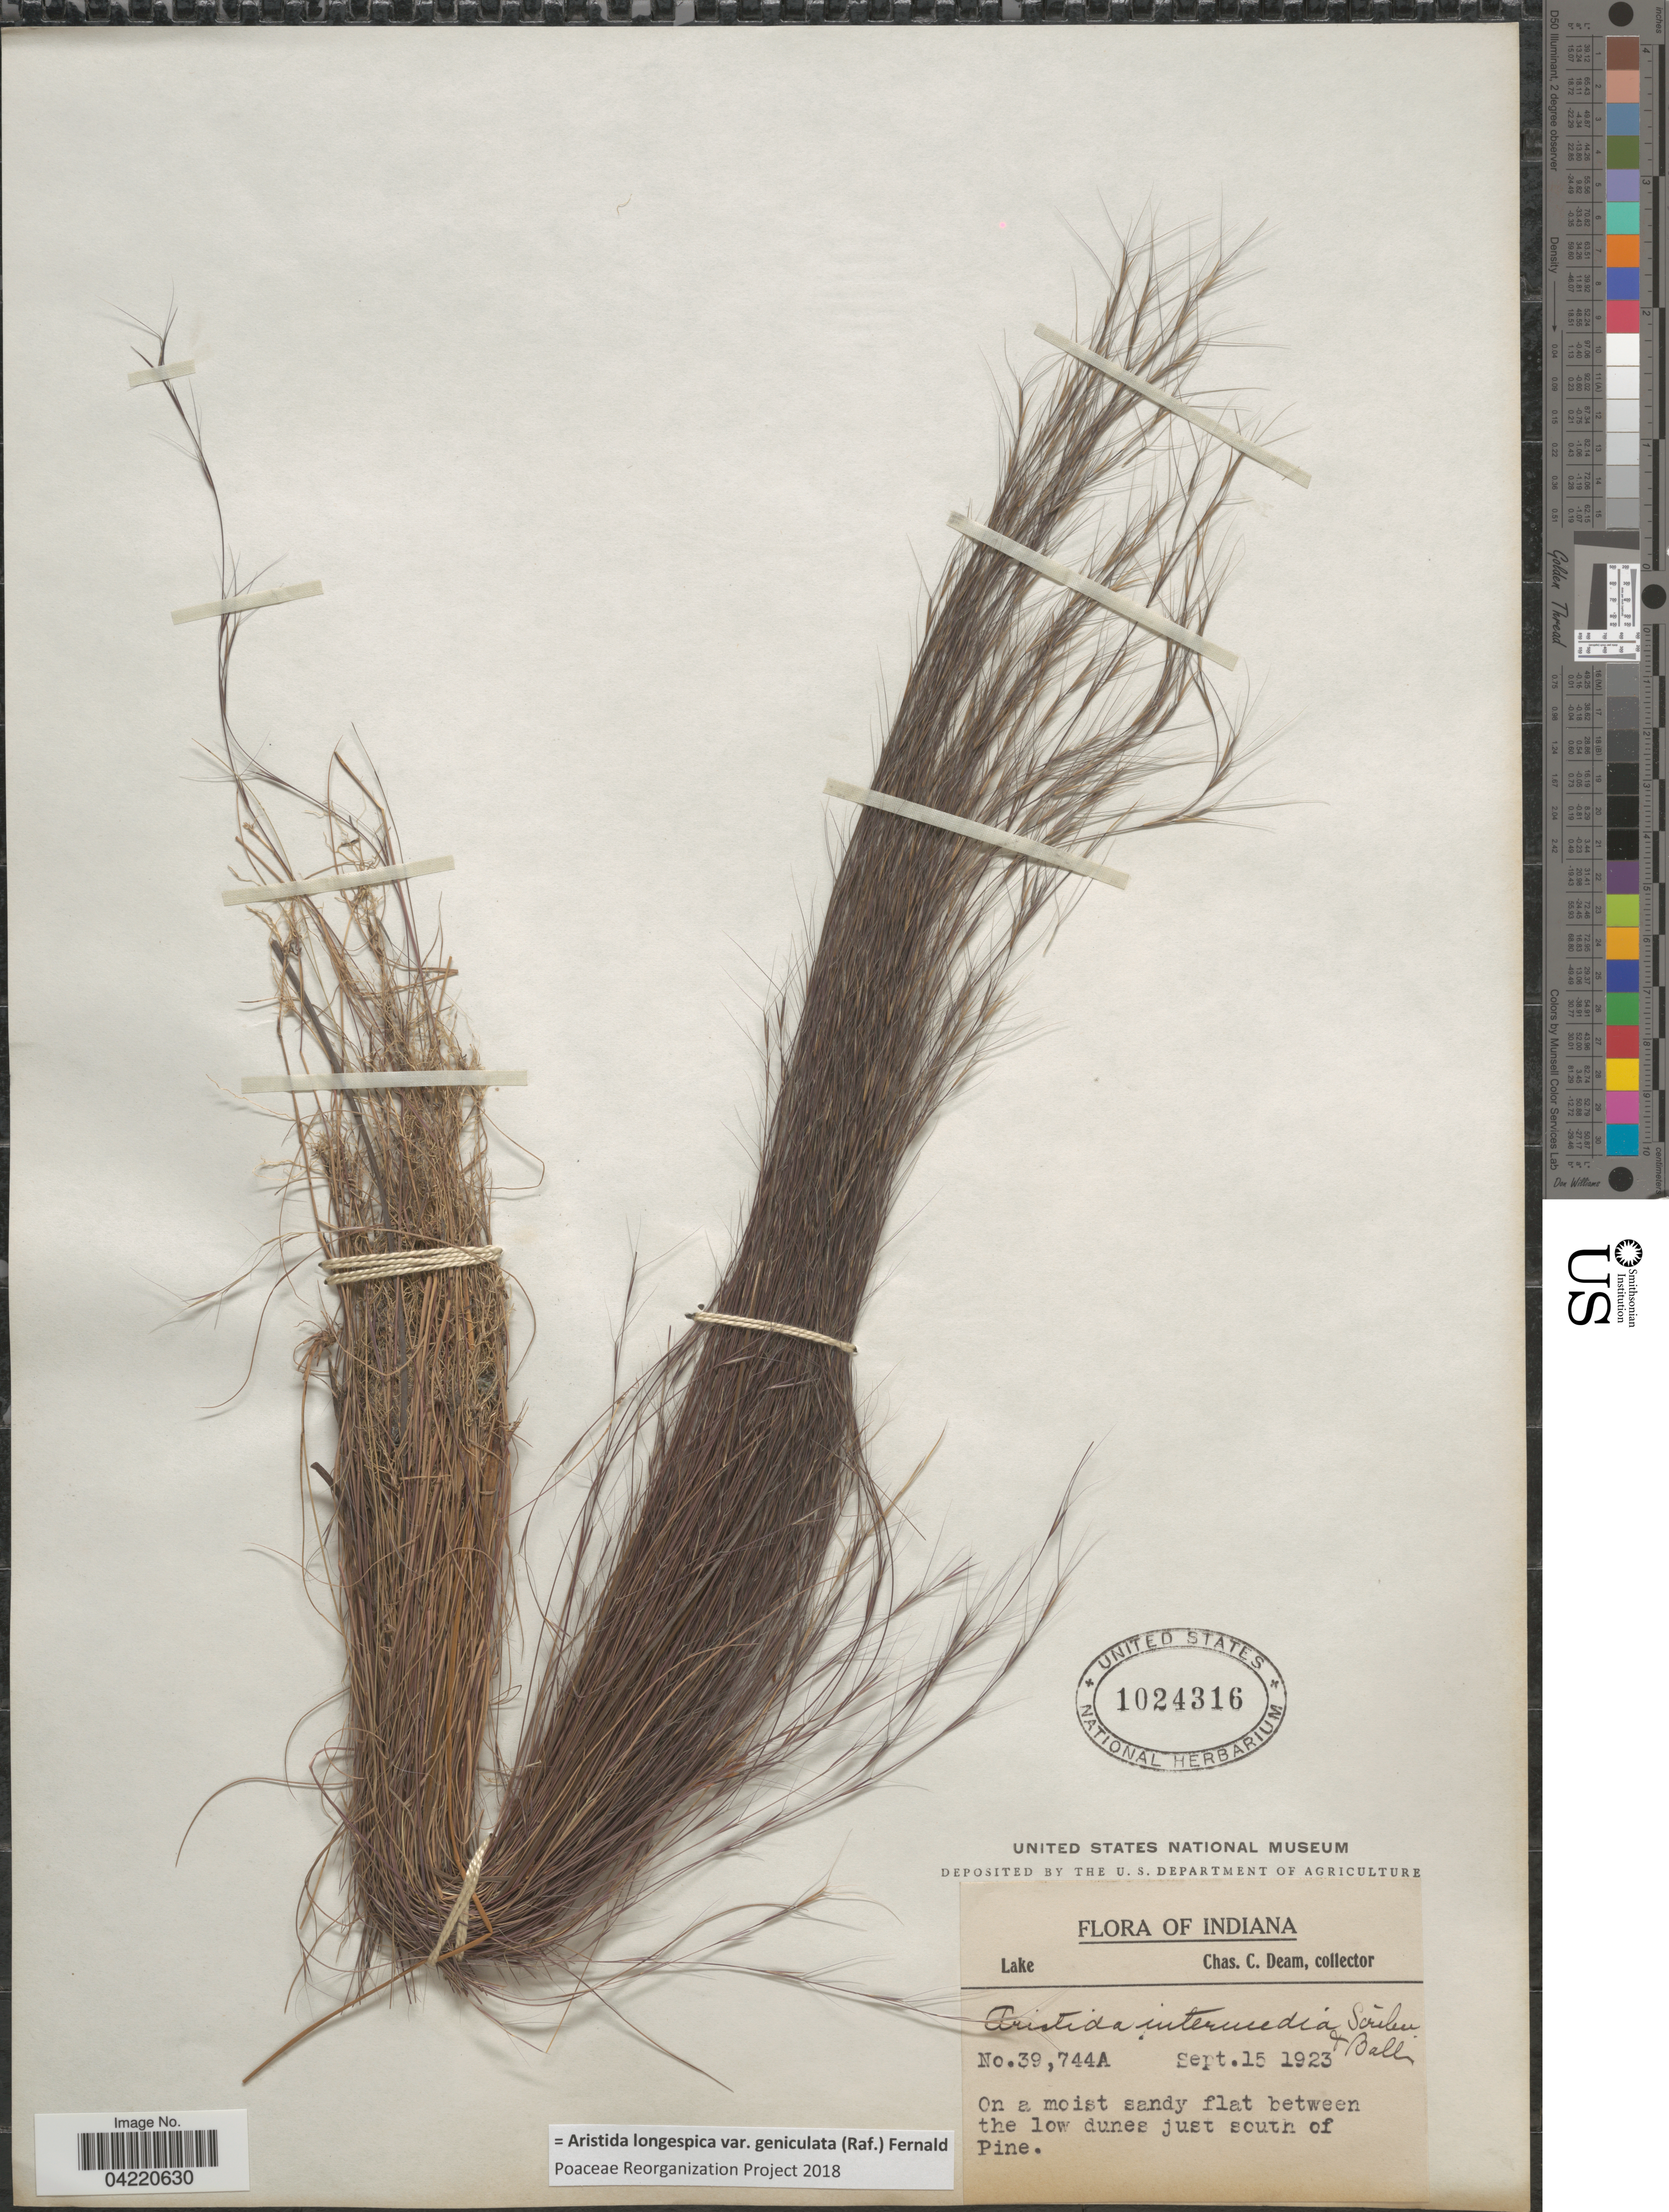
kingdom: Plantae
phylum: Tracheophyta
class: Liliopsida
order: Poales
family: Poaceae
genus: Aristida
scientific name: Aristida longespica var. geniculata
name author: (Raf.) Fernald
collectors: C. C. Deam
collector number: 39744A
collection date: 1923-09-15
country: United States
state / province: Indiana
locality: Lake. On a moist sandy flat between the low dunes just south of Pine.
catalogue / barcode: US 1024316